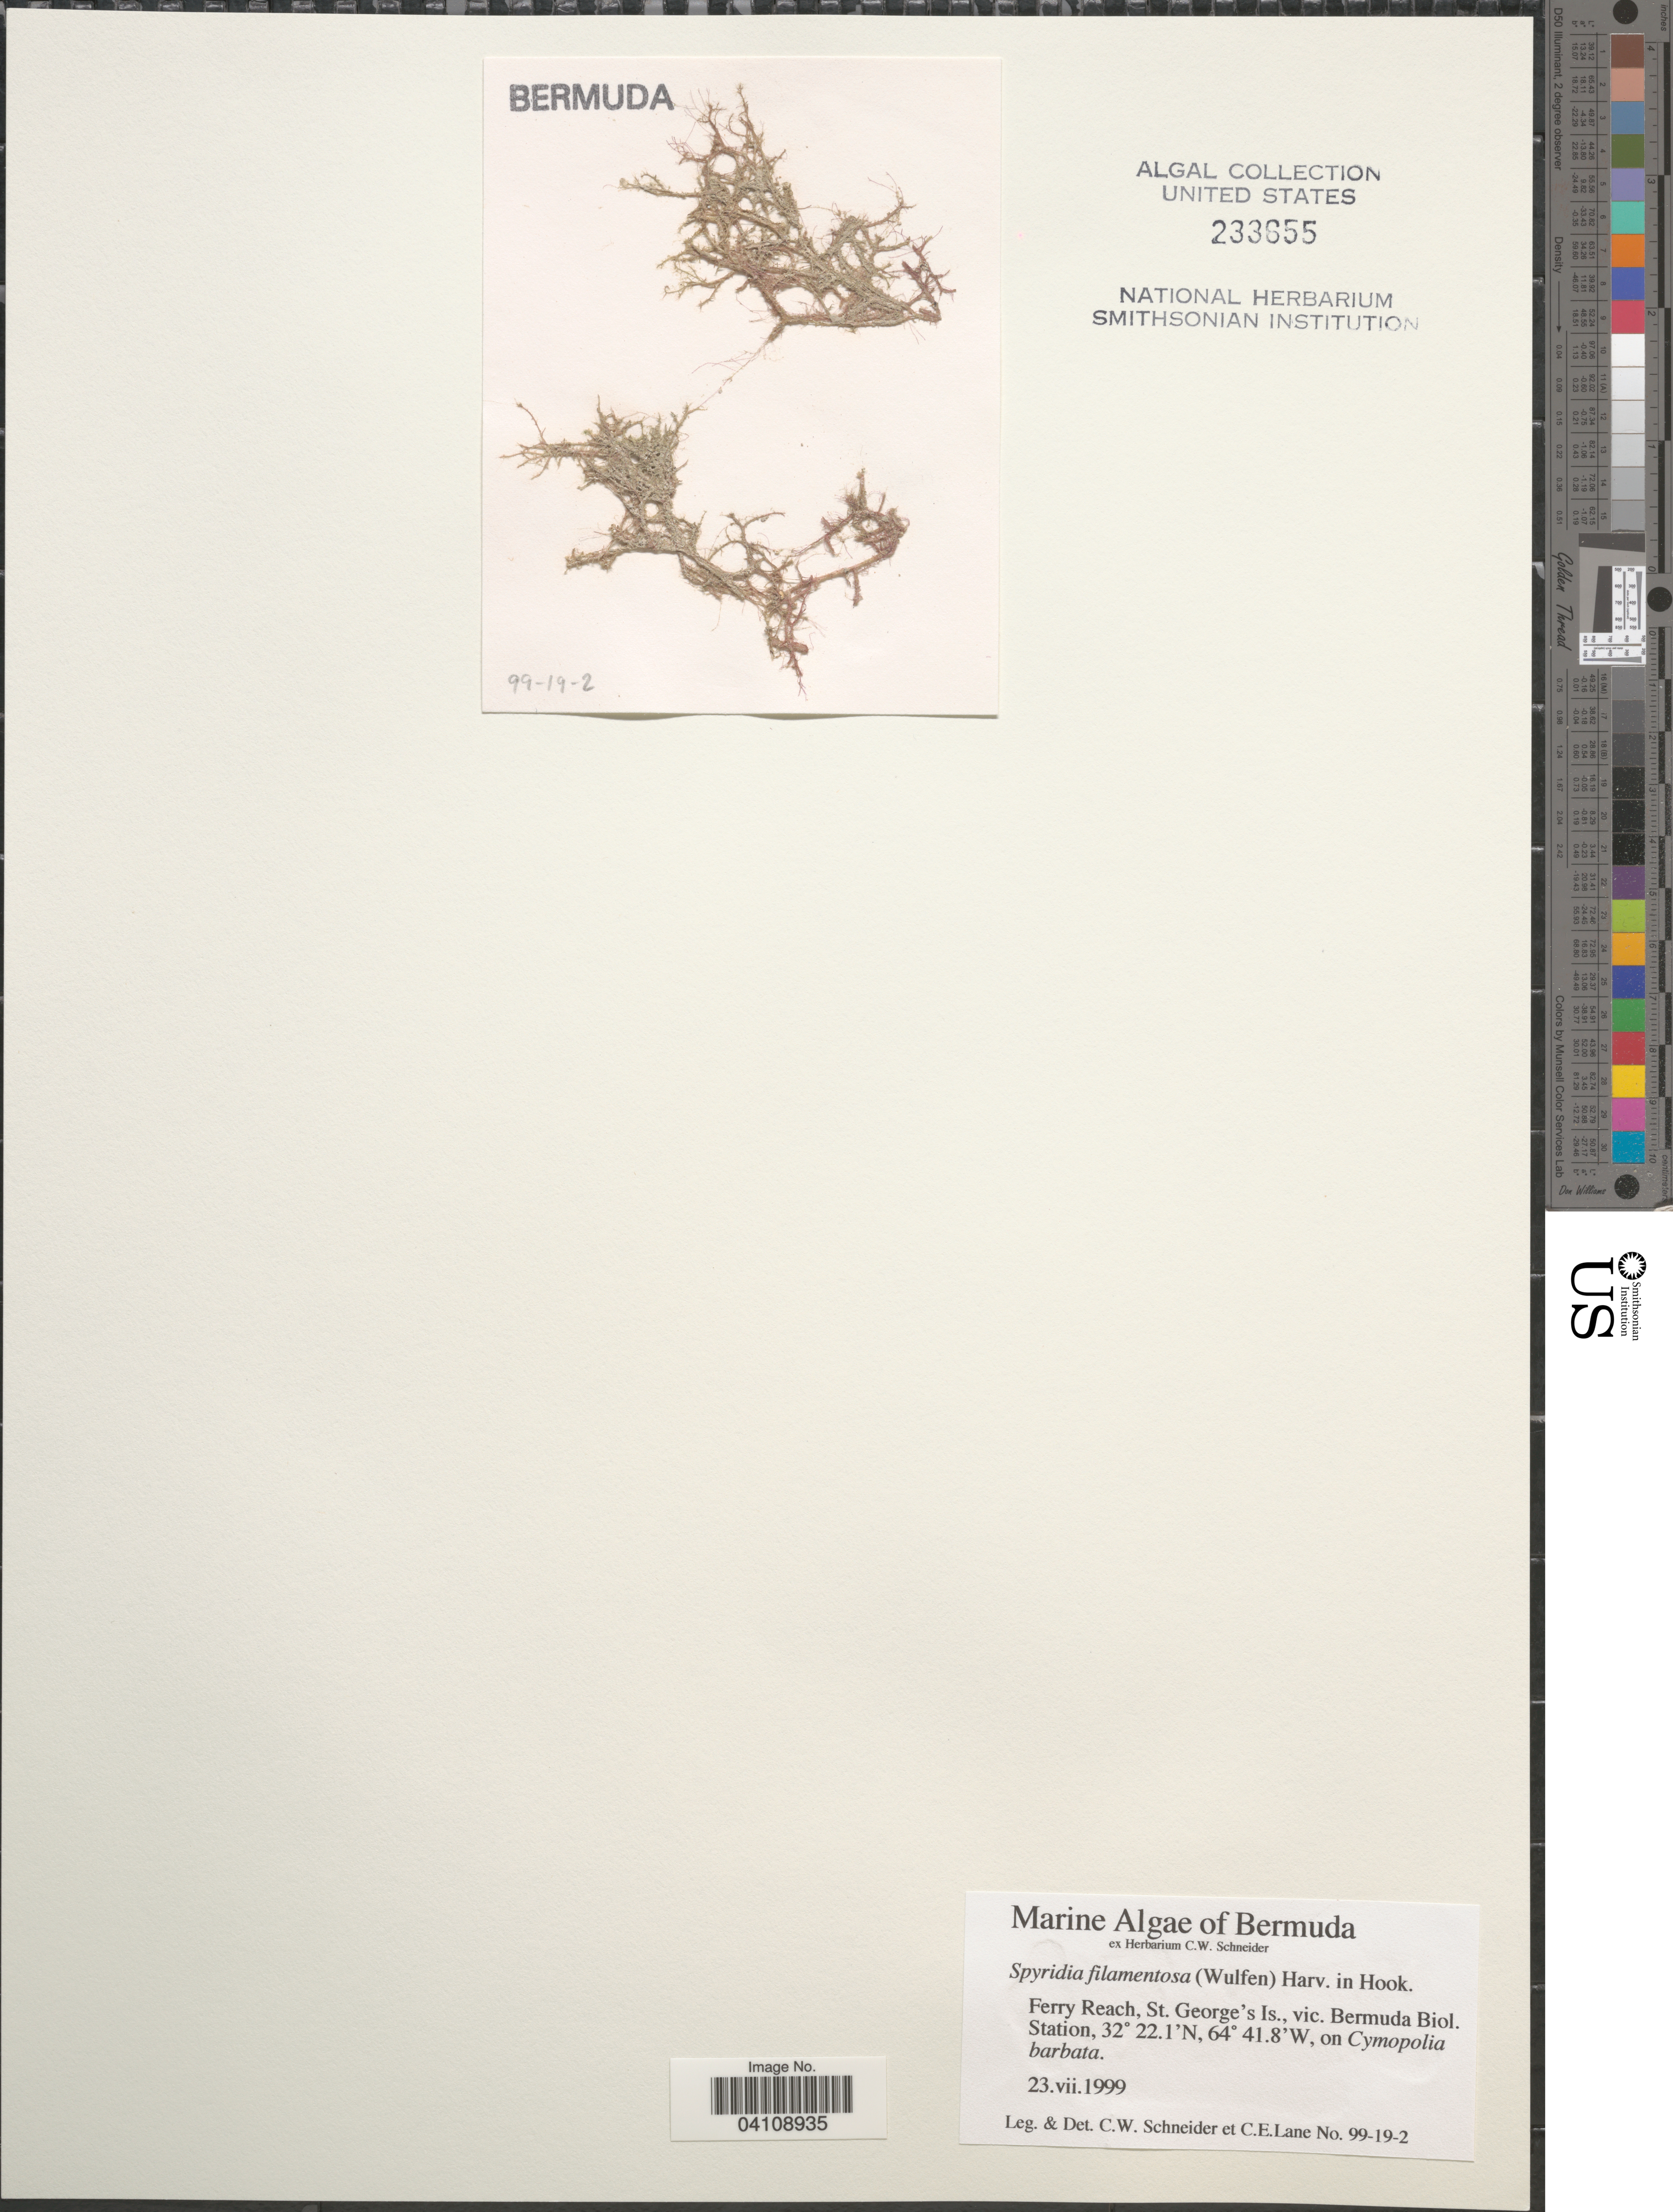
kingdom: Plantae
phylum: Rhodophyta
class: Florideophyceae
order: Ceramiales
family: Spyridiaceae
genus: Spyridia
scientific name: Spyridia filamentosa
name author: (Wulfen) Harv.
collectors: C. W.Schneider & C. E. Lane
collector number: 99-19-2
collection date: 1999-07-23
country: Bermuda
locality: Ferry Reach, St. George's Is., vic. Bermuda Biol. Station.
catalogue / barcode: US 233655